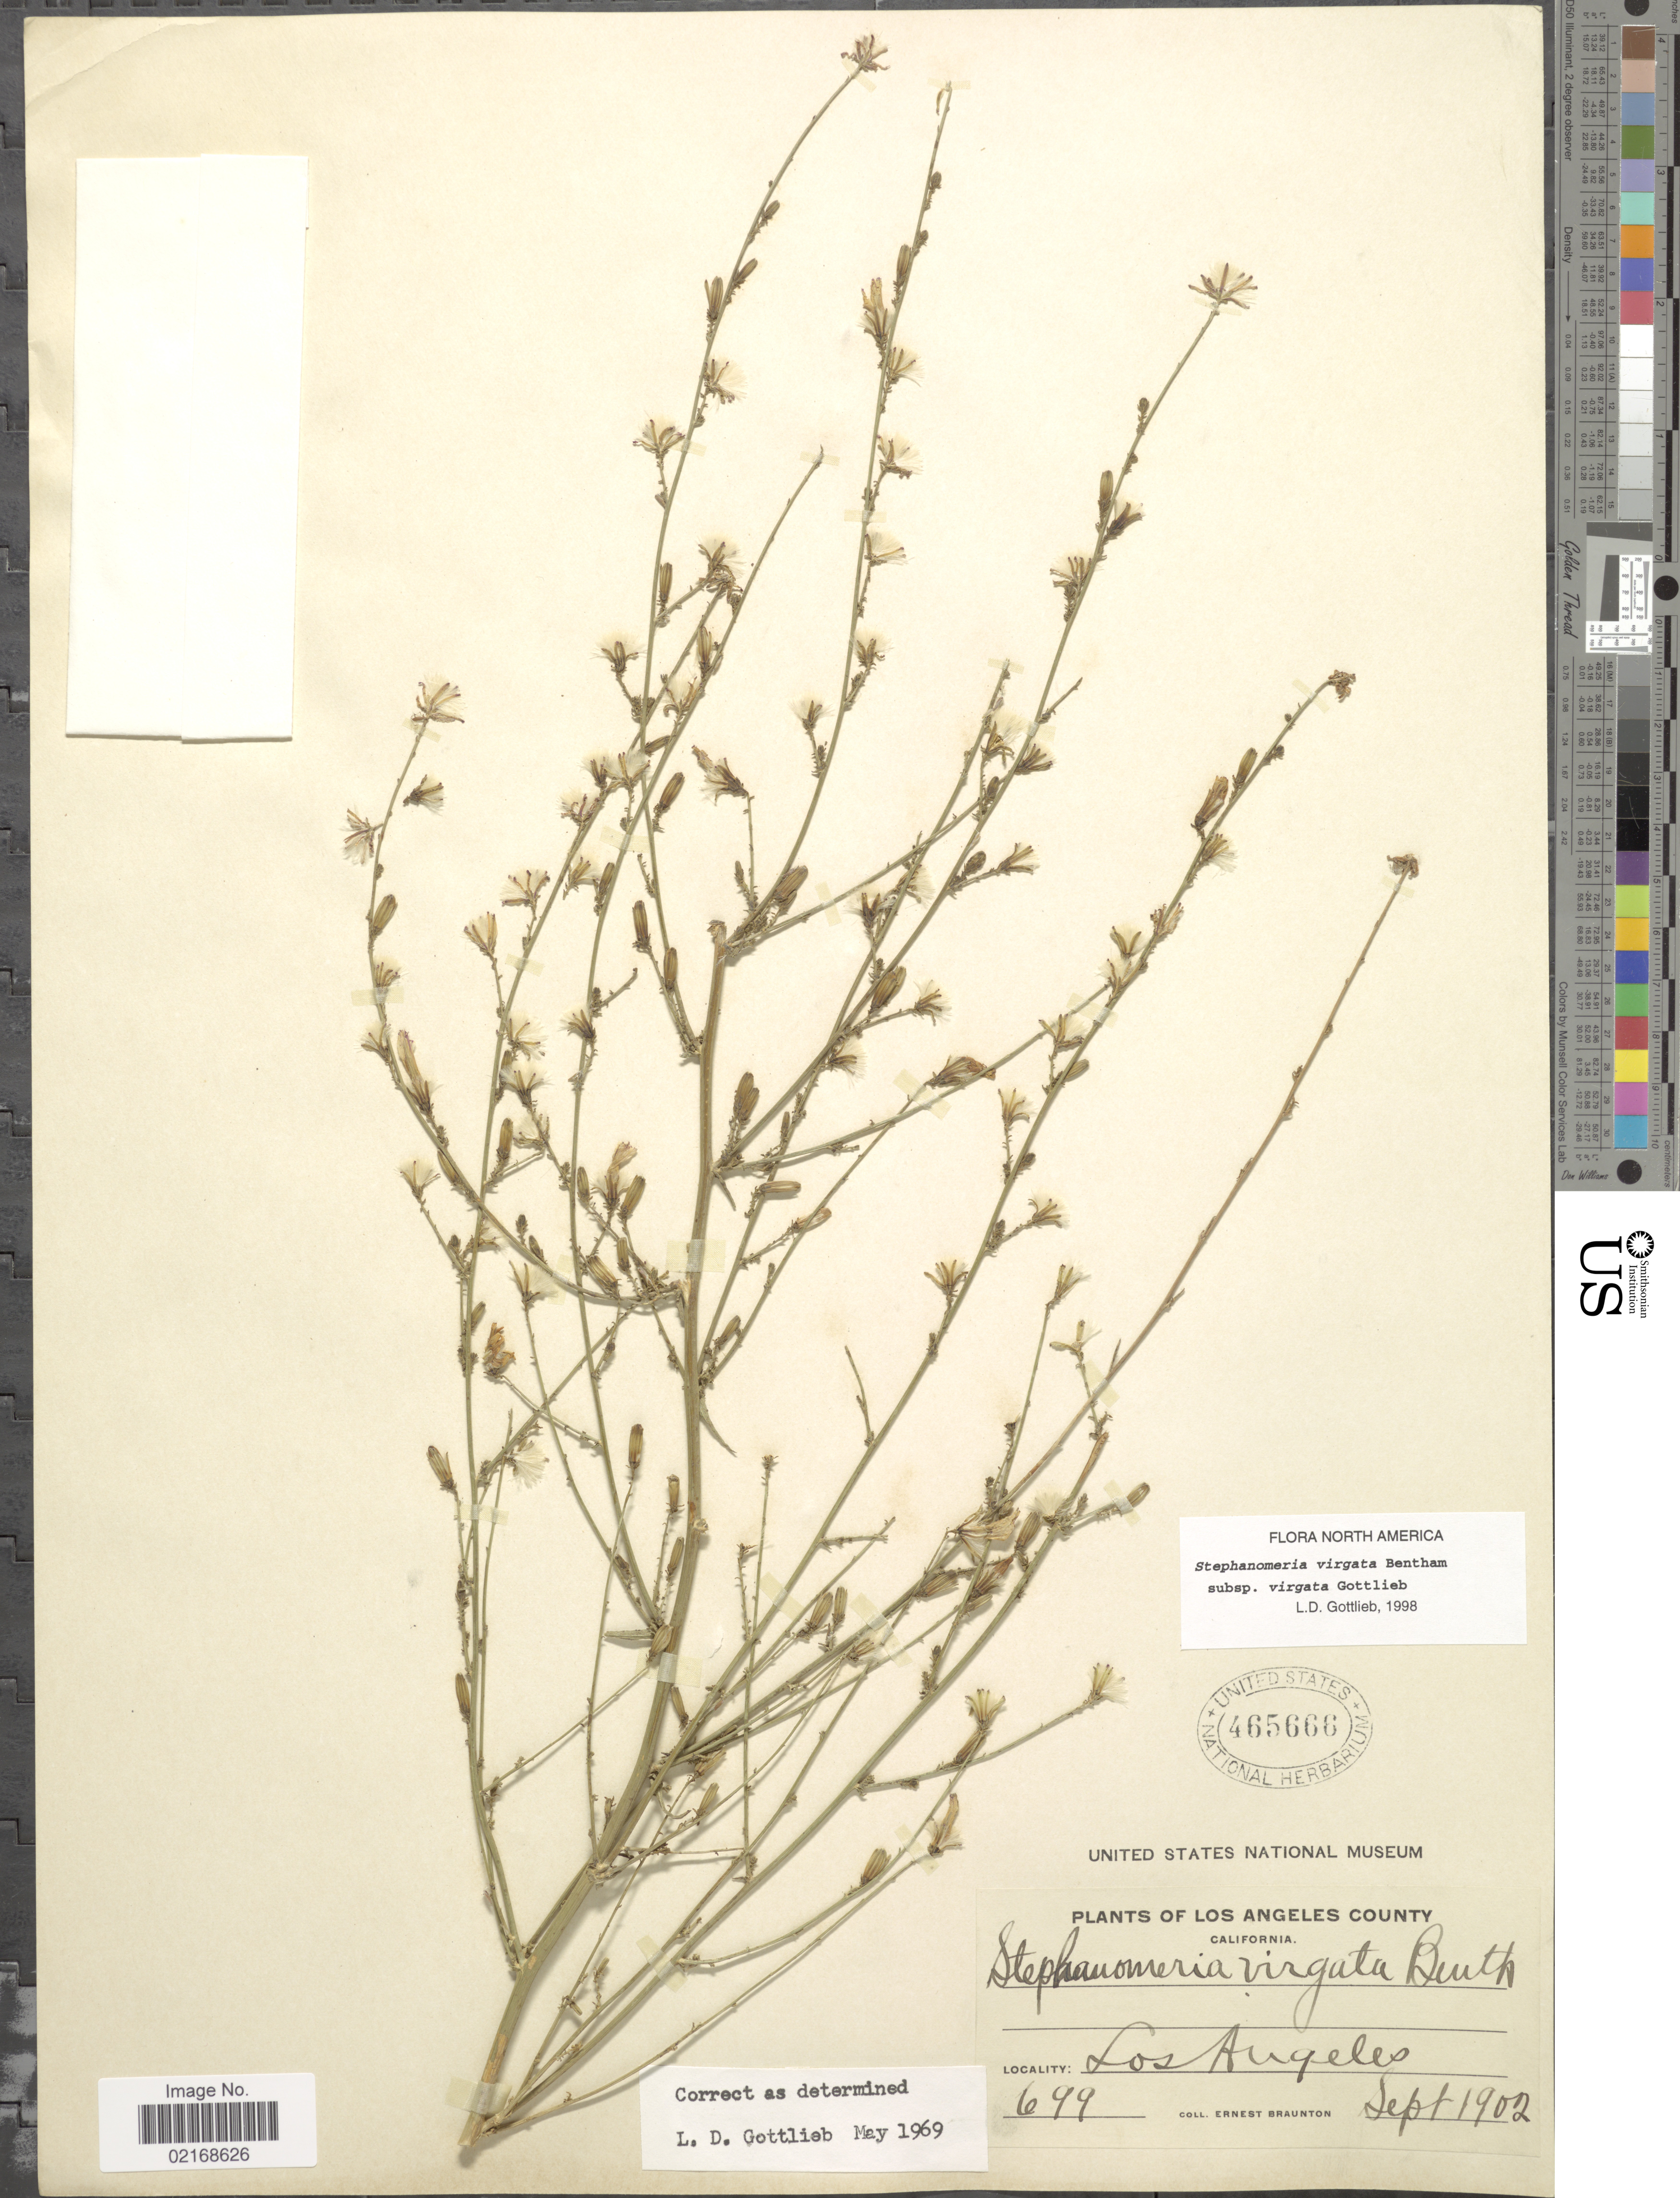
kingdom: Plantae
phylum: Tracheophyta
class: Magnoliopsida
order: Asterales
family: Asteraceae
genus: Stephanomeria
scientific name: Stephanomeria virgata subsp. virgata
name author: Benth.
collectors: E. Braunton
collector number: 699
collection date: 1902-09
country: United States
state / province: California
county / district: Los Angeles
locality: Los Angeles County, Los Angeles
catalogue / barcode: US 465666